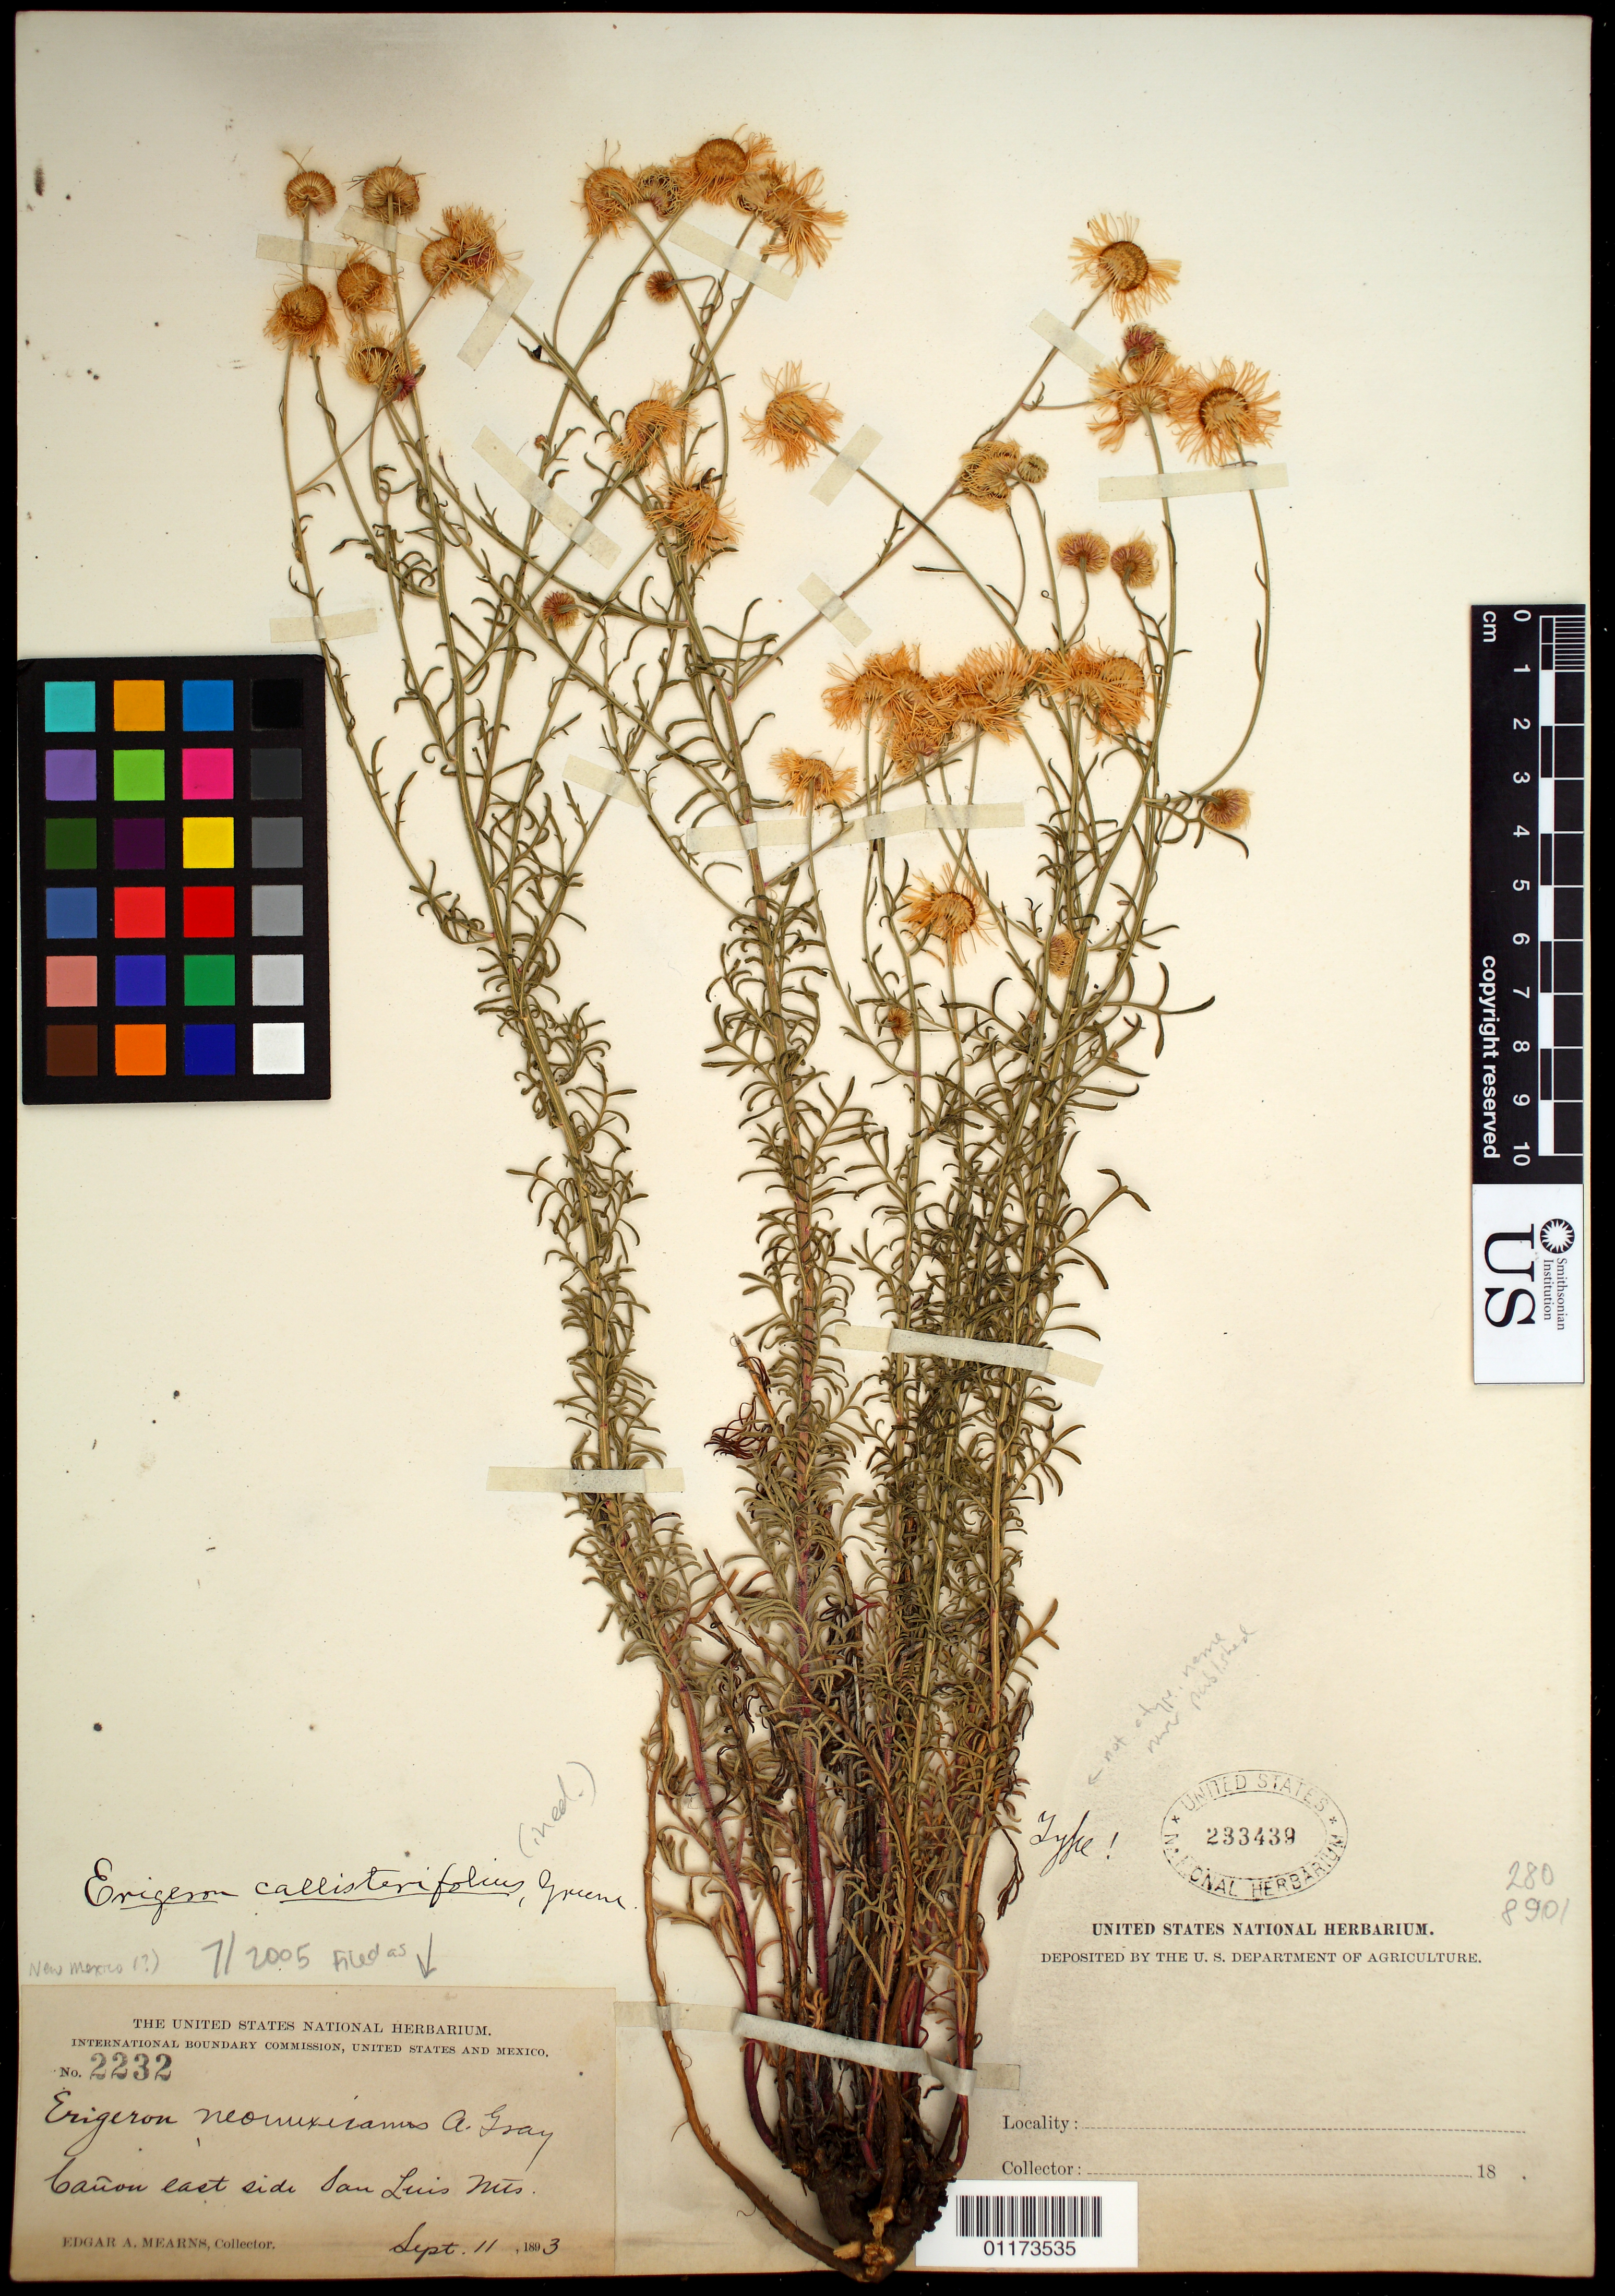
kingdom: Plantae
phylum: Tracheophyta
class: Magnoliopsida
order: Asterales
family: Asteraceae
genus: Erigeron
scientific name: Erigeron neomexicanus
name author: A. Gray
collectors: E. A. Mearns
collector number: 2232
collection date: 1893-09-11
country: United States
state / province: Arizona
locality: Canyon east side San Luis Mts.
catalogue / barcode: US 233439